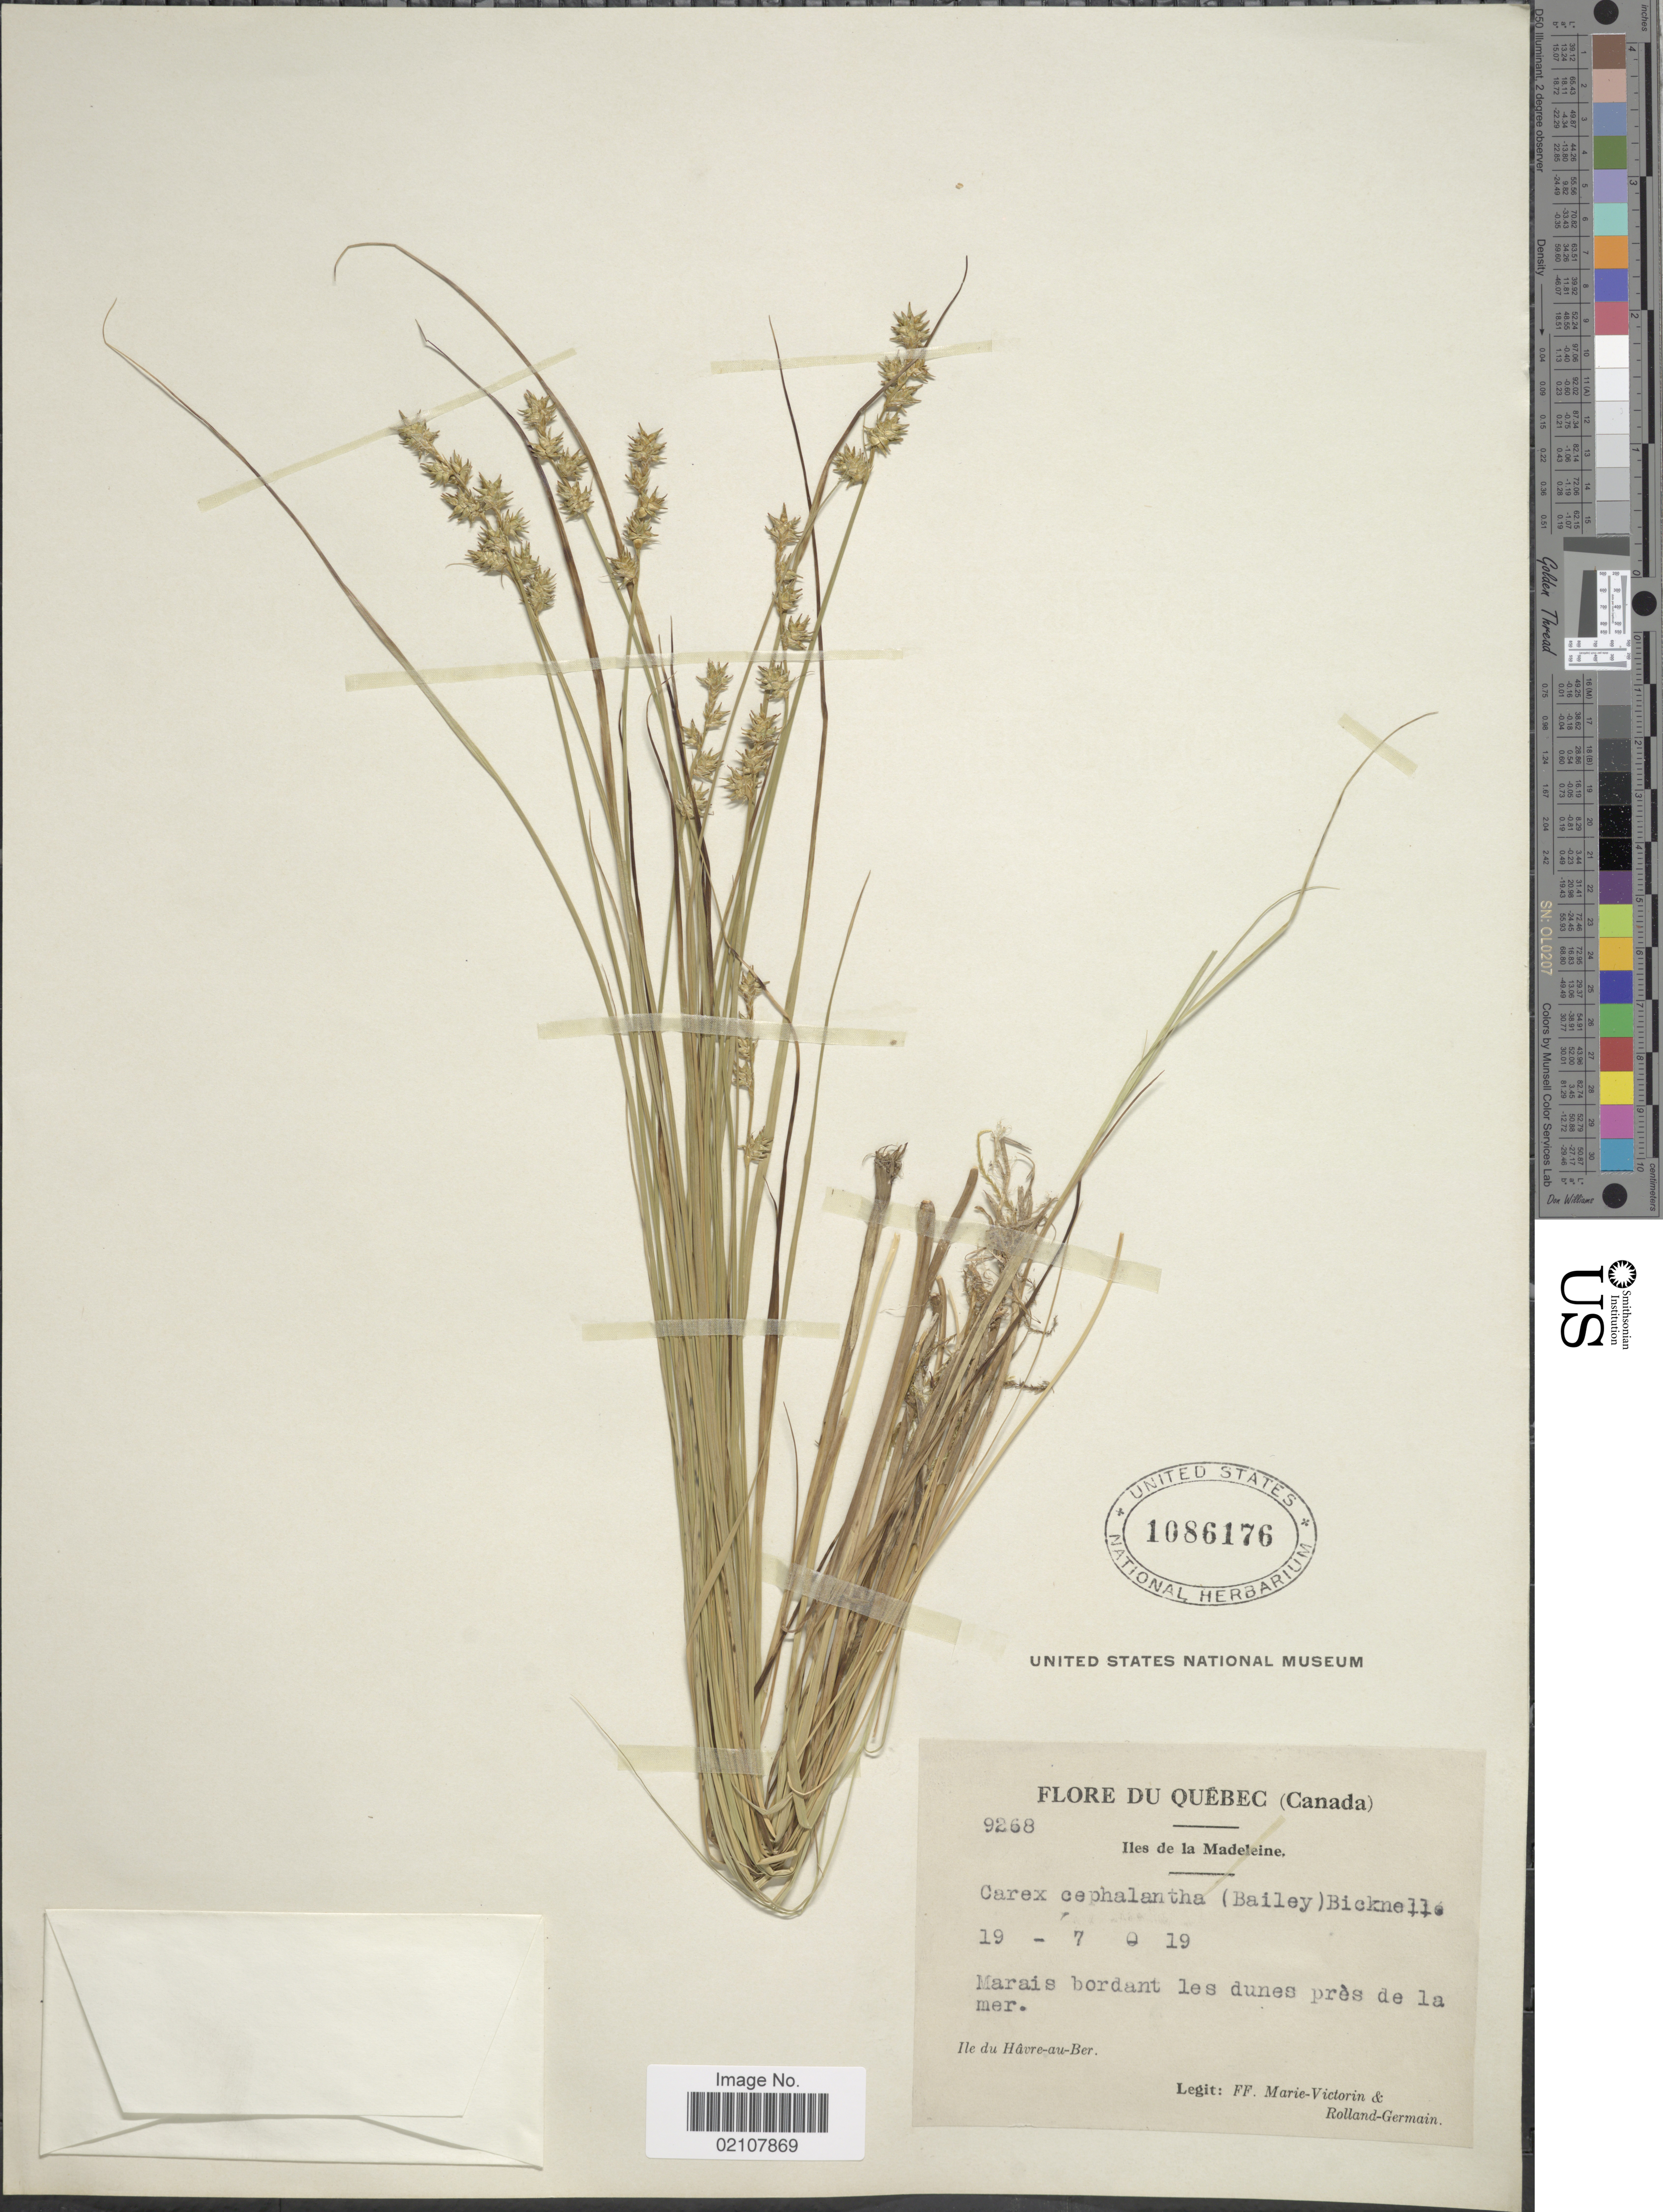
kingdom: Plantae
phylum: Tracheophyta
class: Liliopsida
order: Poales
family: Cyperaceae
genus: Carex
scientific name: Carex echinata subsp. echinata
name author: Murray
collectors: F. Marie-Victorin & Rolland-Germain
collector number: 9268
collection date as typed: Transcribed d/m/y: 19/7/19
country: Canada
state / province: Quebec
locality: Iles de la Madeleine, Marais bordant les dunes près de la mer, Ile du Hâvre-au-Ber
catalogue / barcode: US 1086176